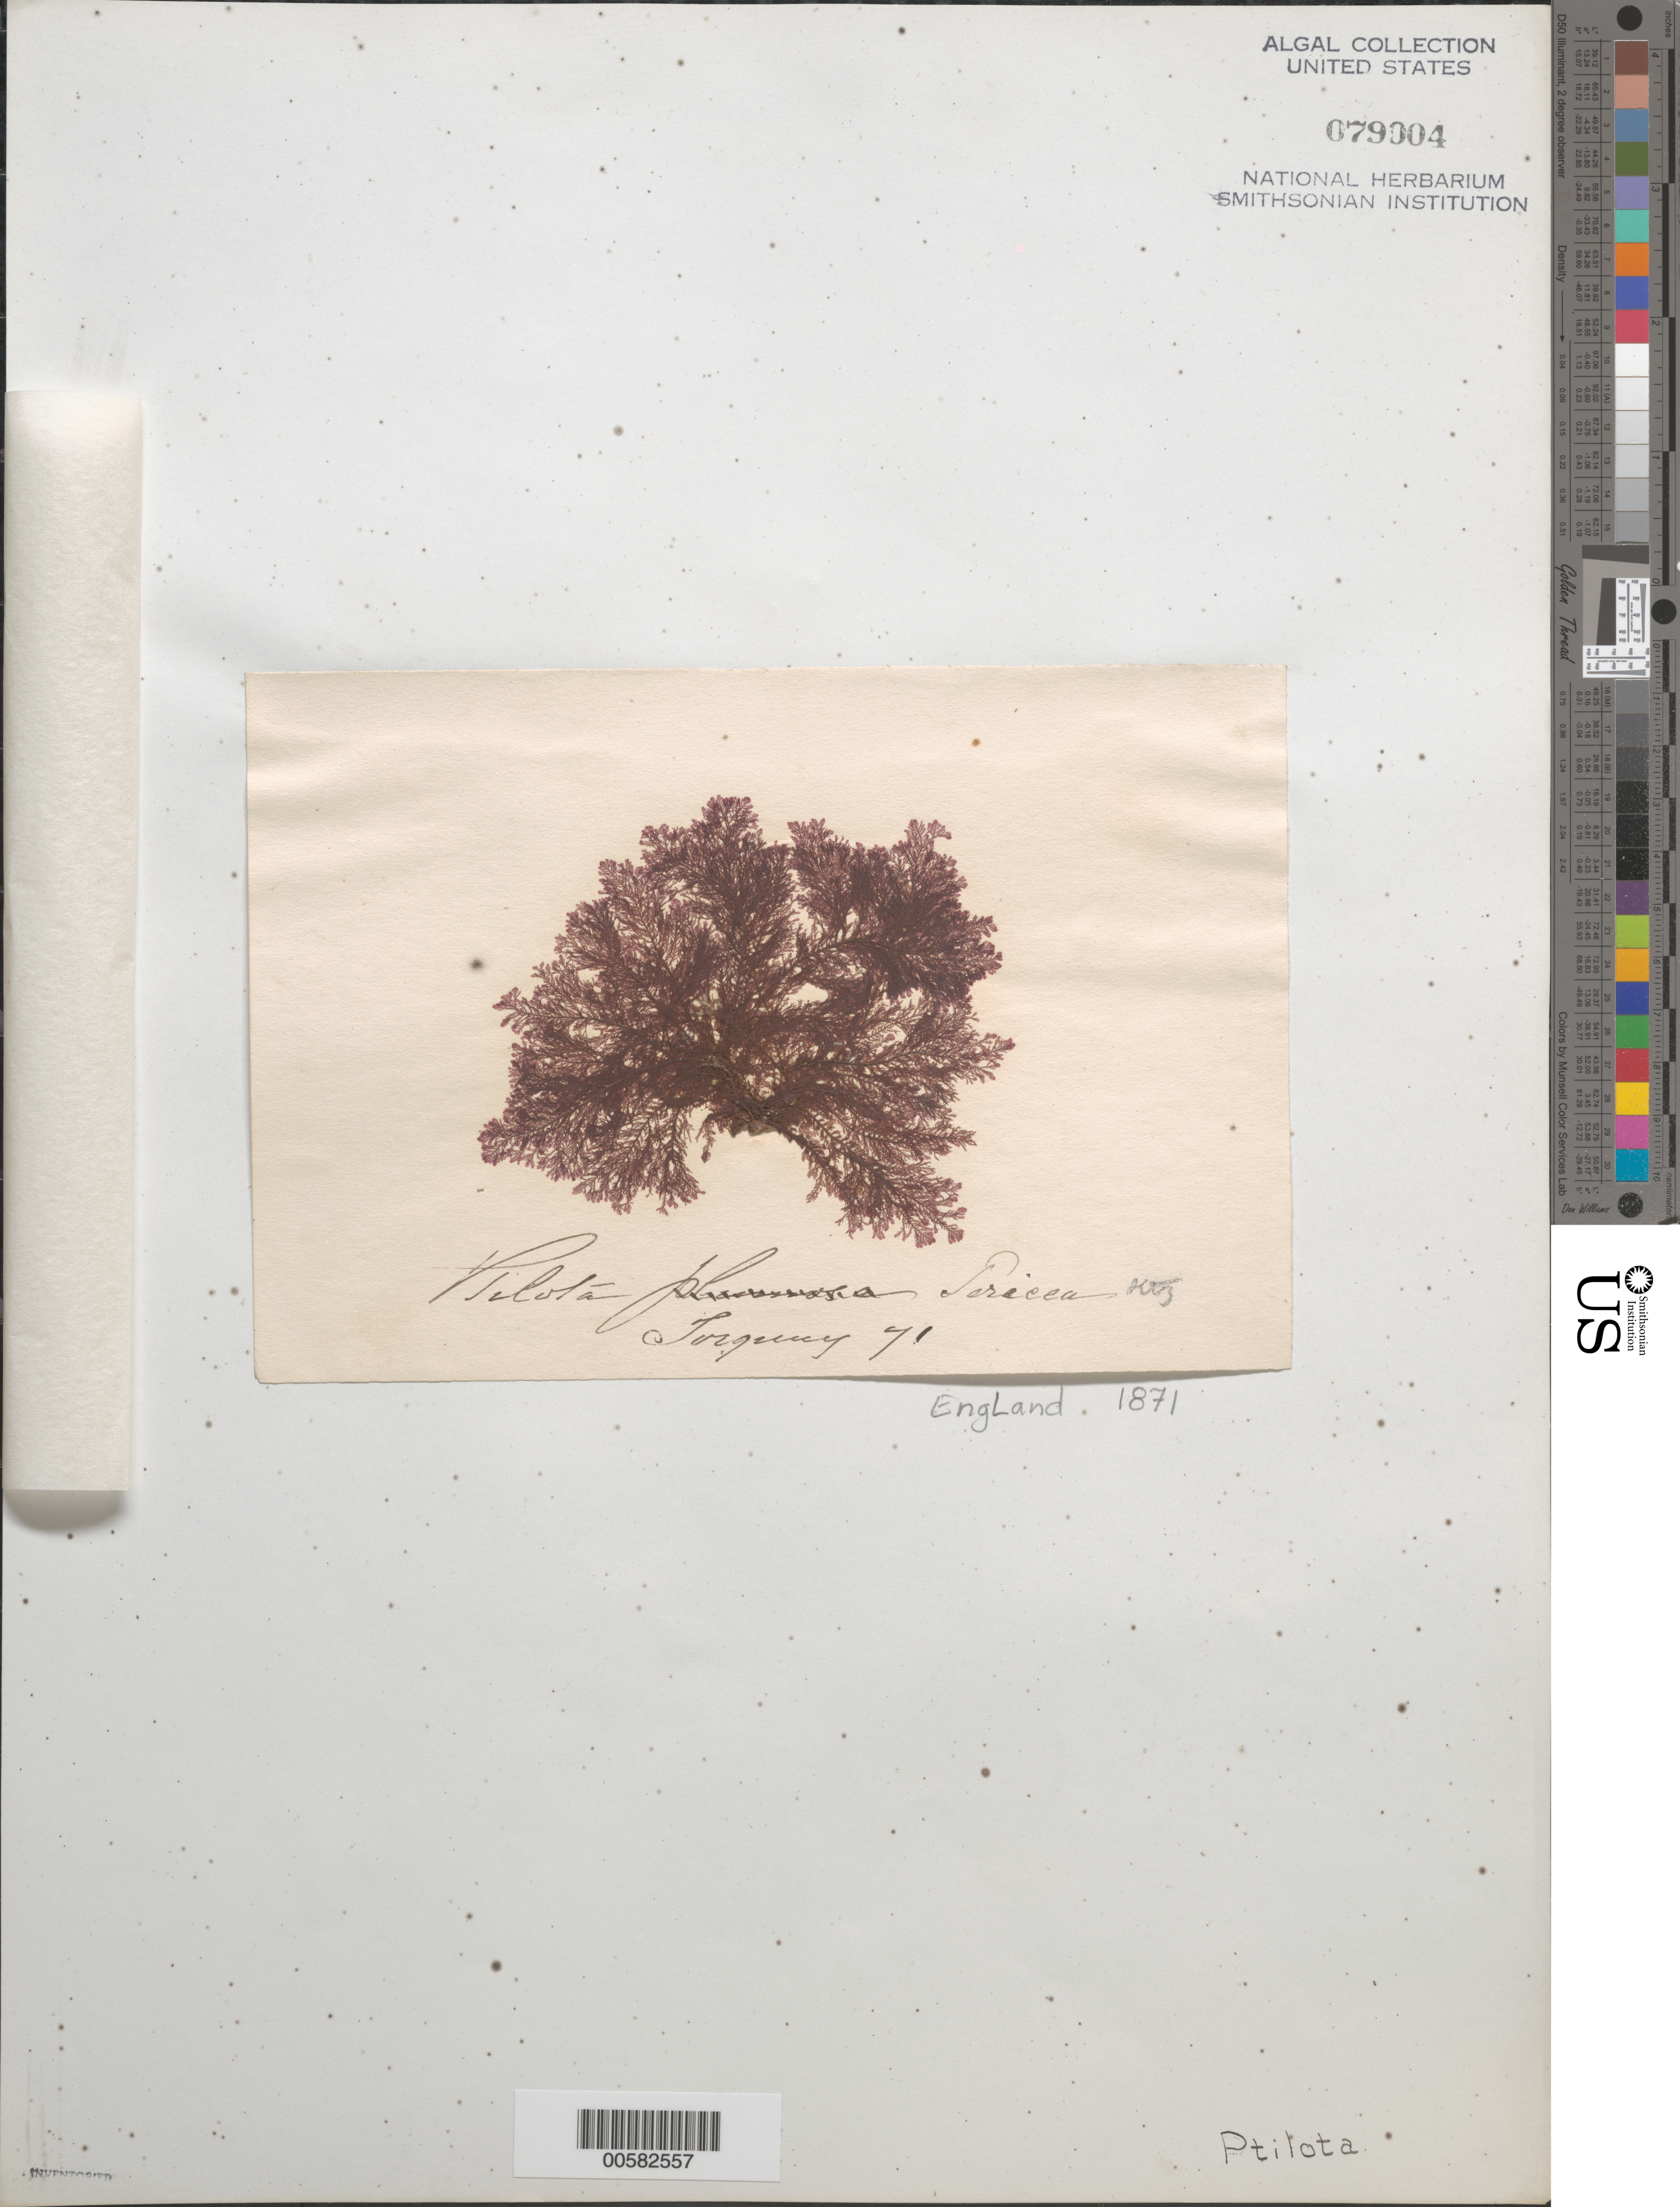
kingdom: Plantae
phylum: Rhodophyta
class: Florideophyceae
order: Ceramiales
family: Wrangeliaceae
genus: Ptilota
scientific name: Ptilota sp.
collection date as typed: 1871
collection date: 1871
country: United Kingdom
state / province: England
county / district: Devon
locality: Torquay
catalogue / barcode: US 79004